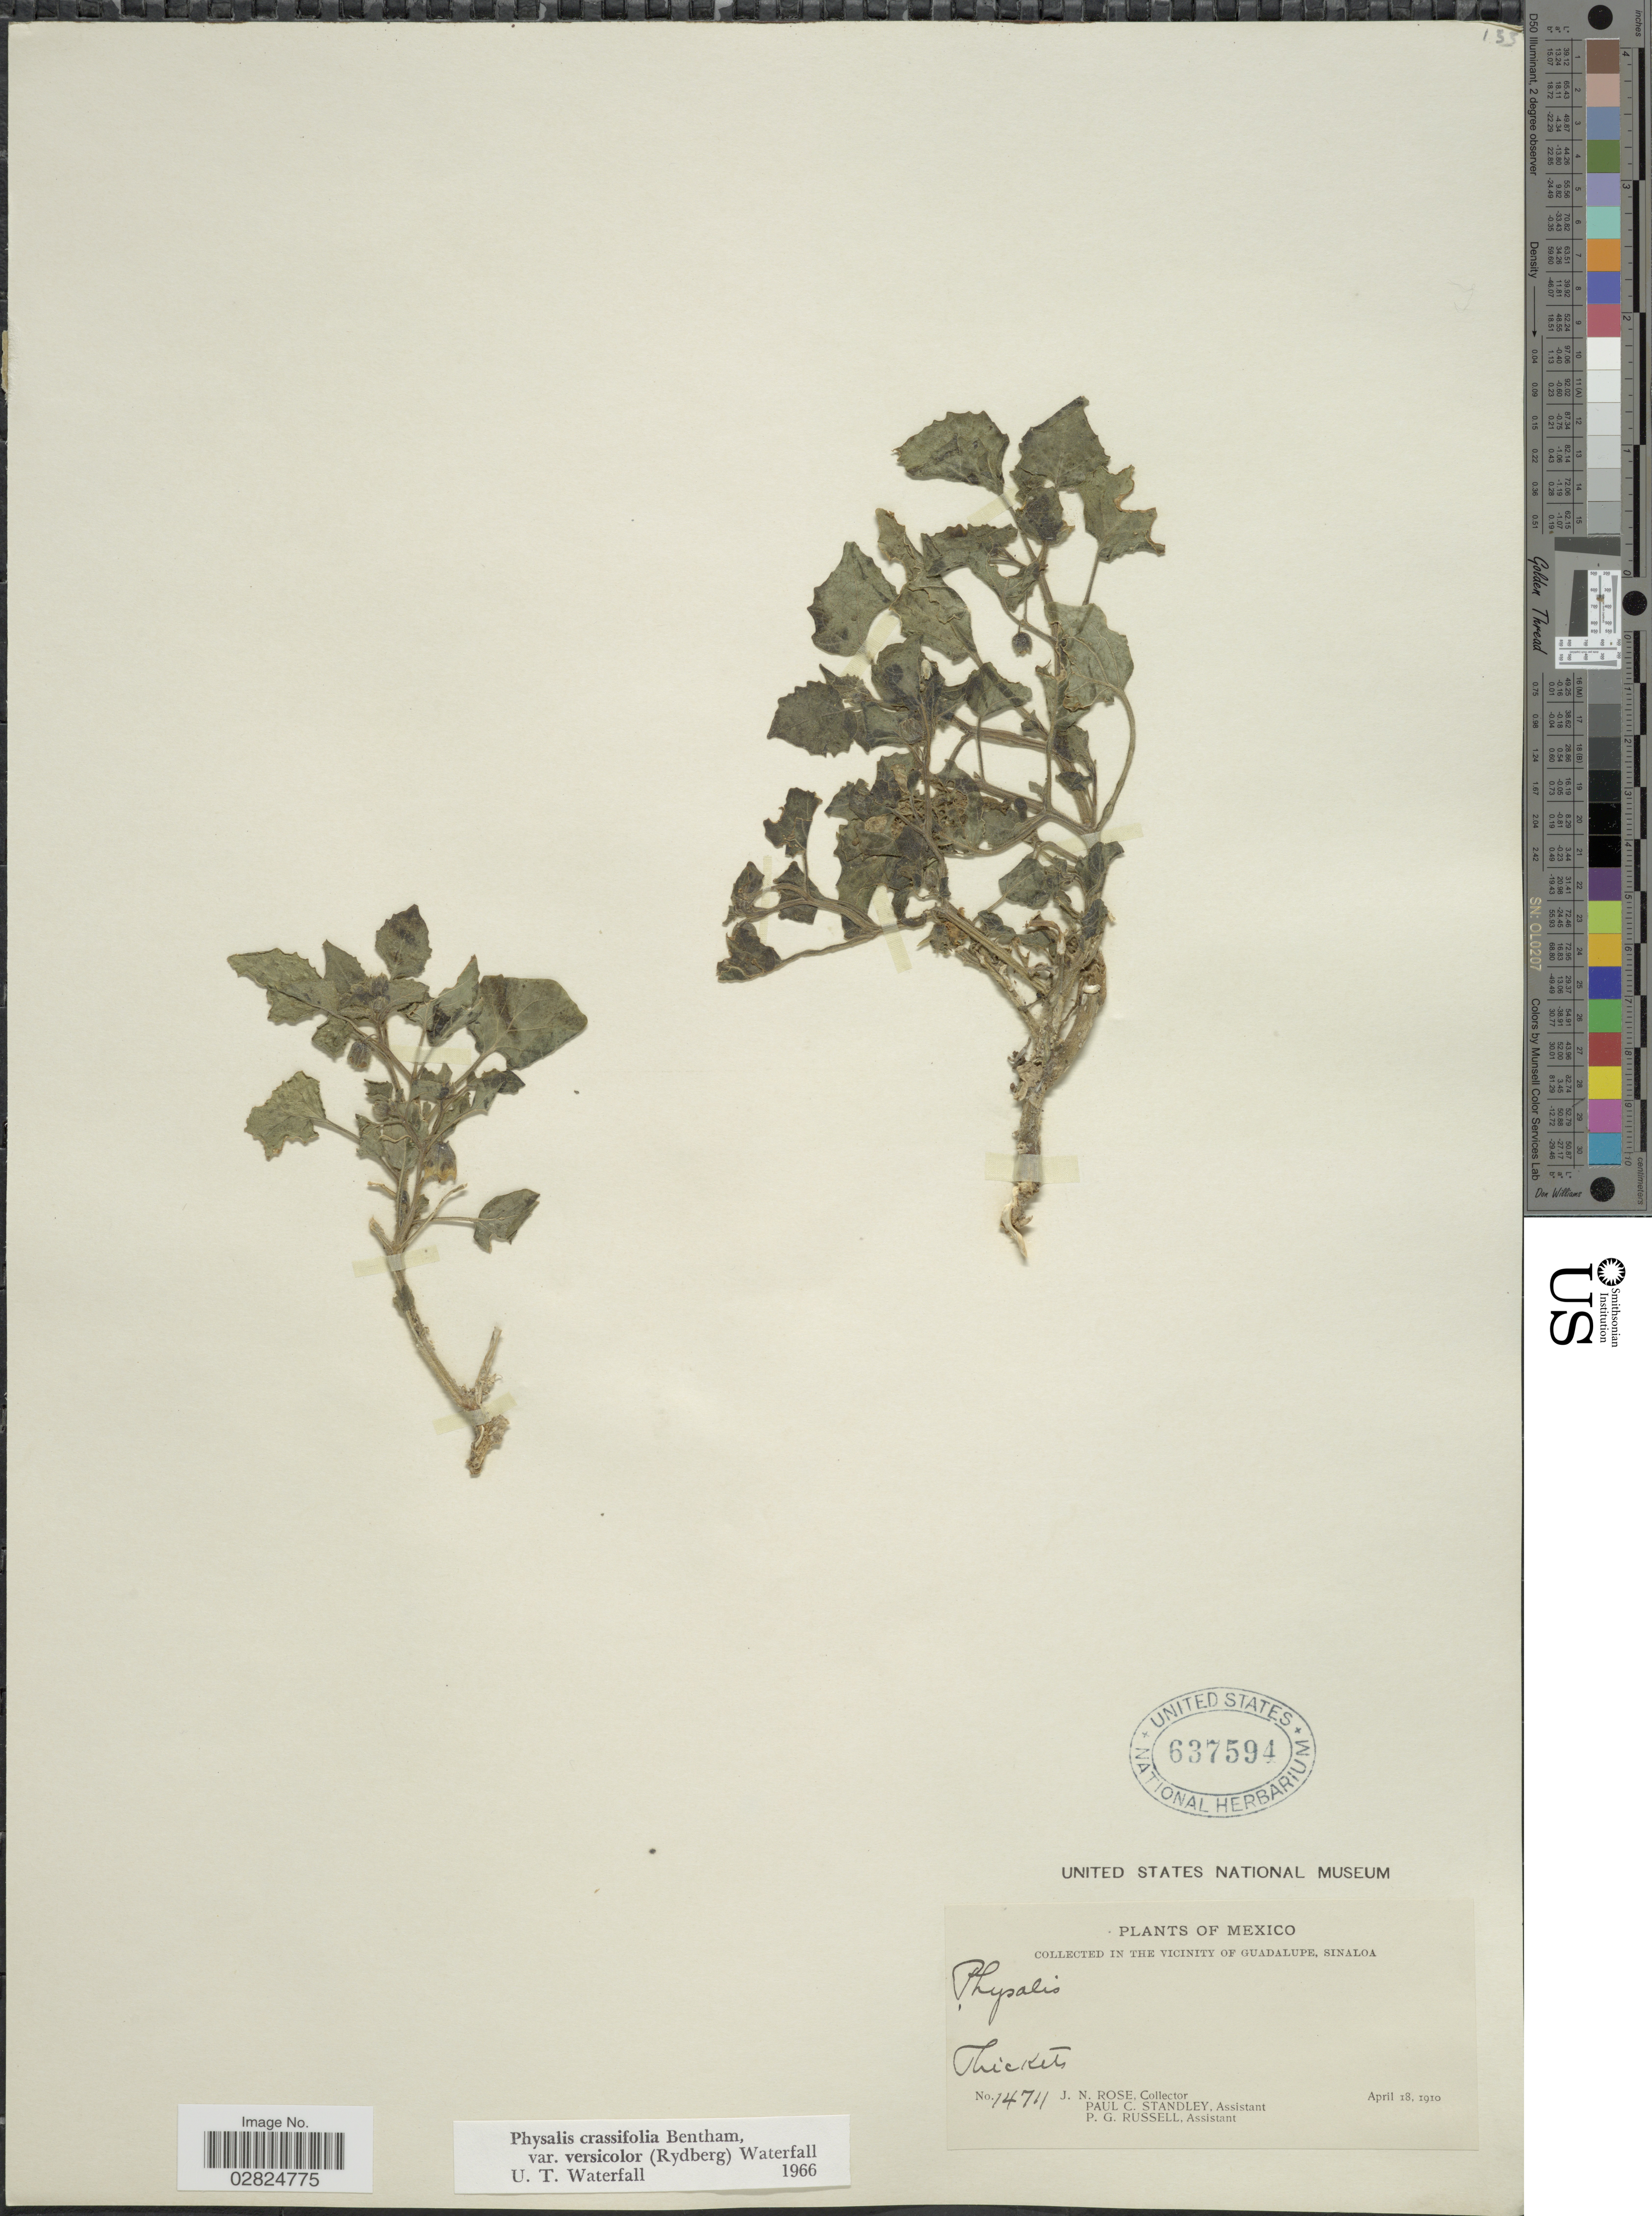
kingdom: Plantae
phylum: Tracheophyta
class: Magnoliopsida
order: Solanales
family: Solanaceae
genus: Physalis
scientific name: Physalis crassifolia var. versicolor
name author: Benth.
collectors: J. N. Rose, P. C. Standley & P. G. Russell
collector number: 14711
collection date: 1910-04-18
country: Mexico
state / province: Sinaloa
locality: In the vicinity of Guadalupe.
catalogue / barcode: US 637594